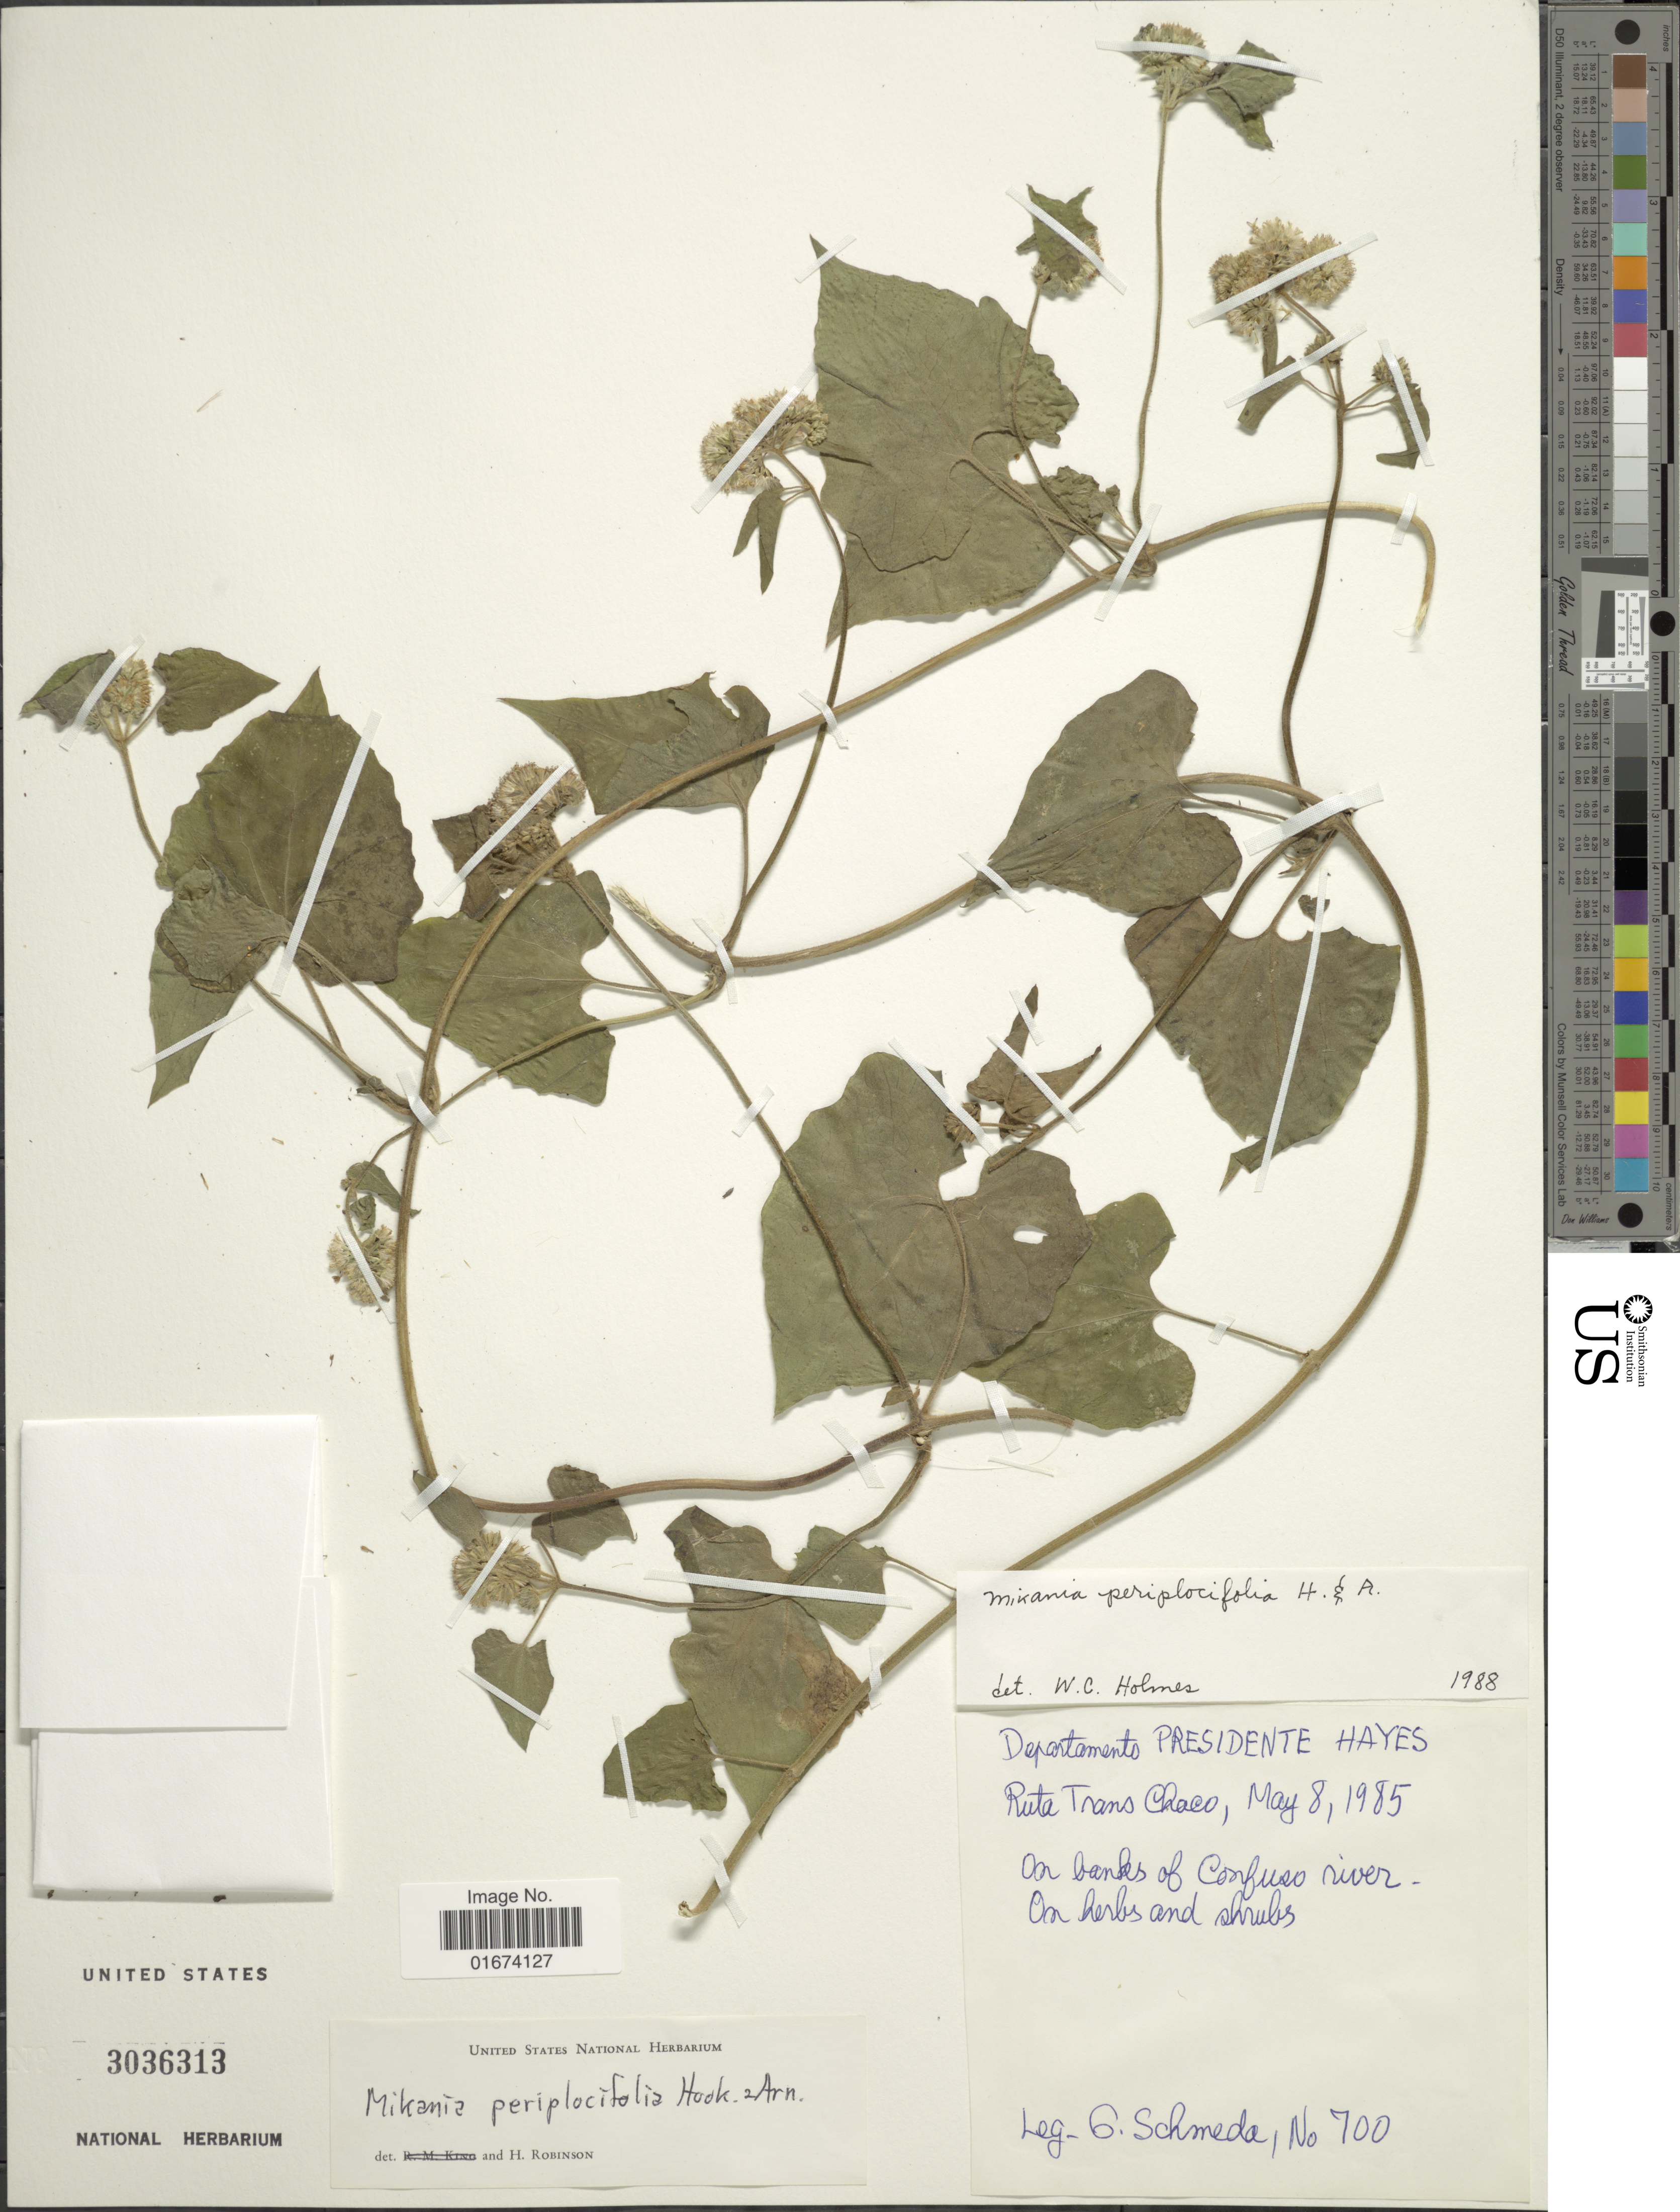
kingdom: Plantae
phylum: Tracheophyta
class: Magnoliopsida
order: Asterales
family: Asteraceae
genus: Mikania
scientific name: Mikania periplocifolia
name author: Hook. & Arn.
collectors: G. Schmeda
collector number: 700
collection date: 1985-05-08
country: Paraguay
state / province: Presidente Hayes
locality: Departamento Presidente Hayes Ruta Trans Chaco, On banks of Cinfuso river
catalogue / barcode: US 3036313